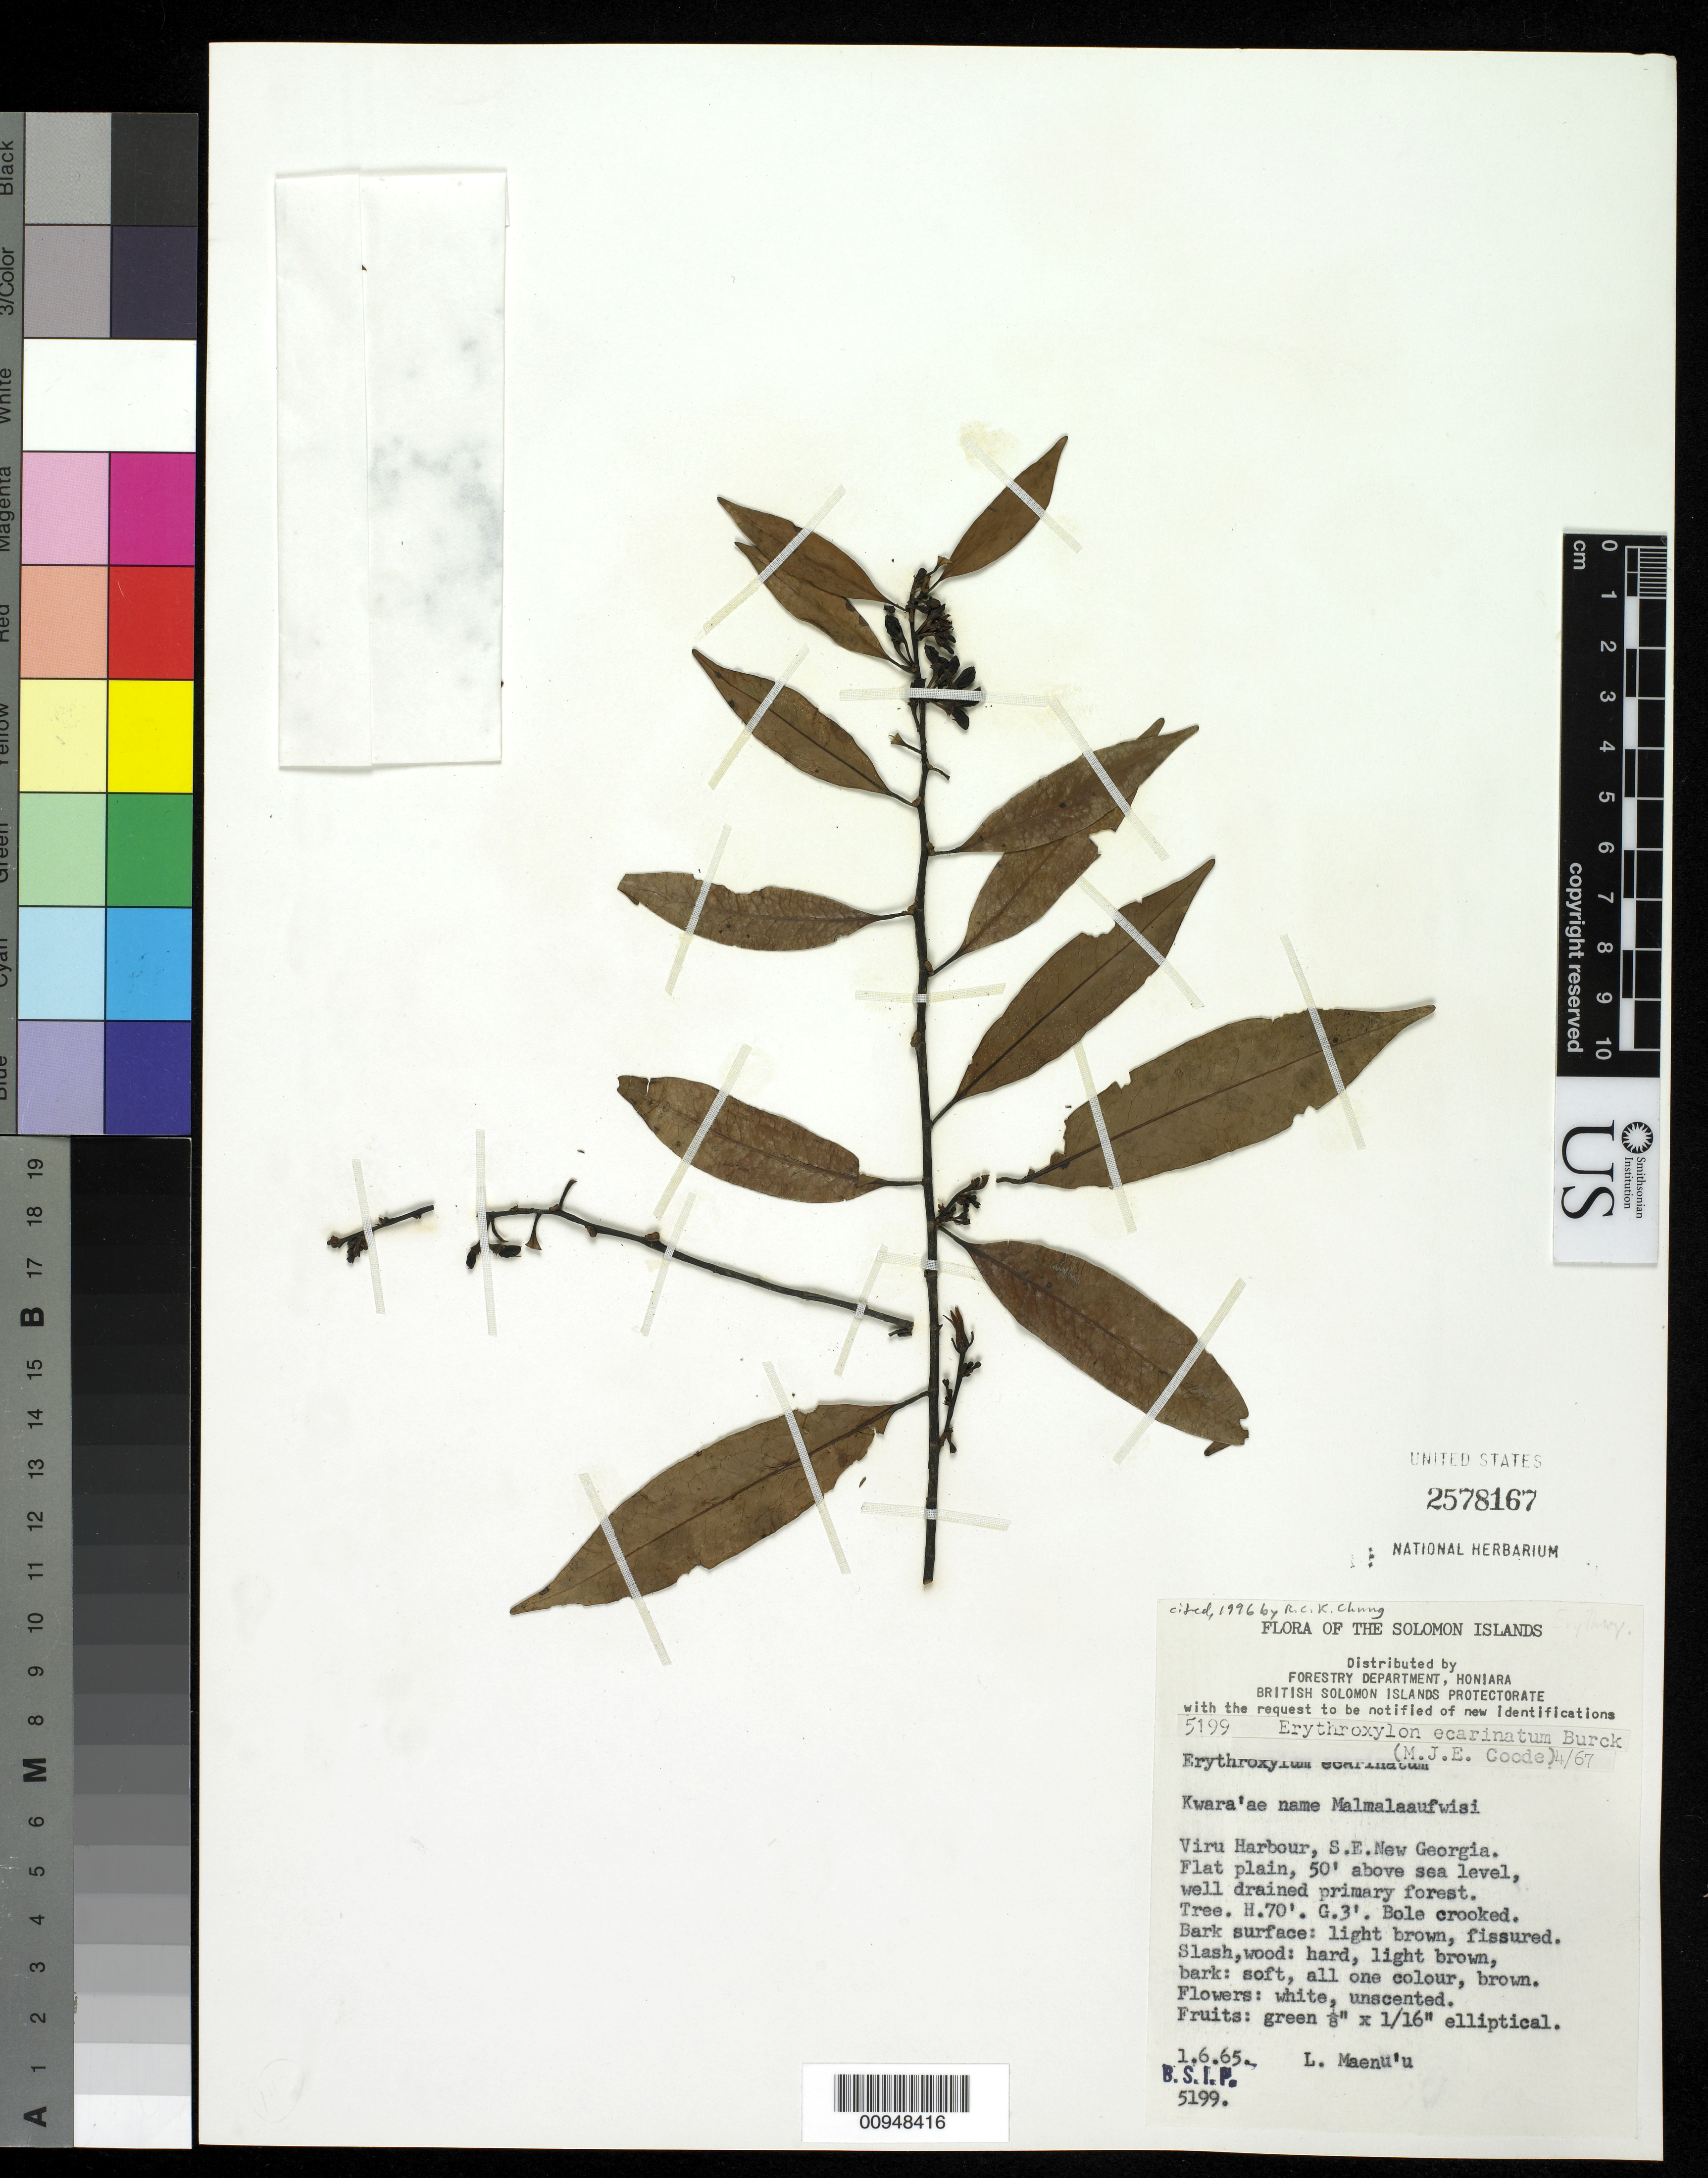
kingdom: Plantae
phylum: Tracheophyta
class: Magnoliopsida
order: Malpighiales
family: Erythroxylaceae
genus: Erythroxylum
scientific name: Erythroxylum ecarinatum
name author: Hochr.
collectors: L. Maenu'u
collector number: BSIP 5199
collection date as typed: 06 Jan 1965 or 01 Jun 1965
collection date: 1965-01-06 or 1965-06-01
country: Solomon Islands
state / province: Western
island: New Georgia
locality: Viru Harbour, SE New Georgia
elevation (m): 15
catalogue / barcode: US 2578167